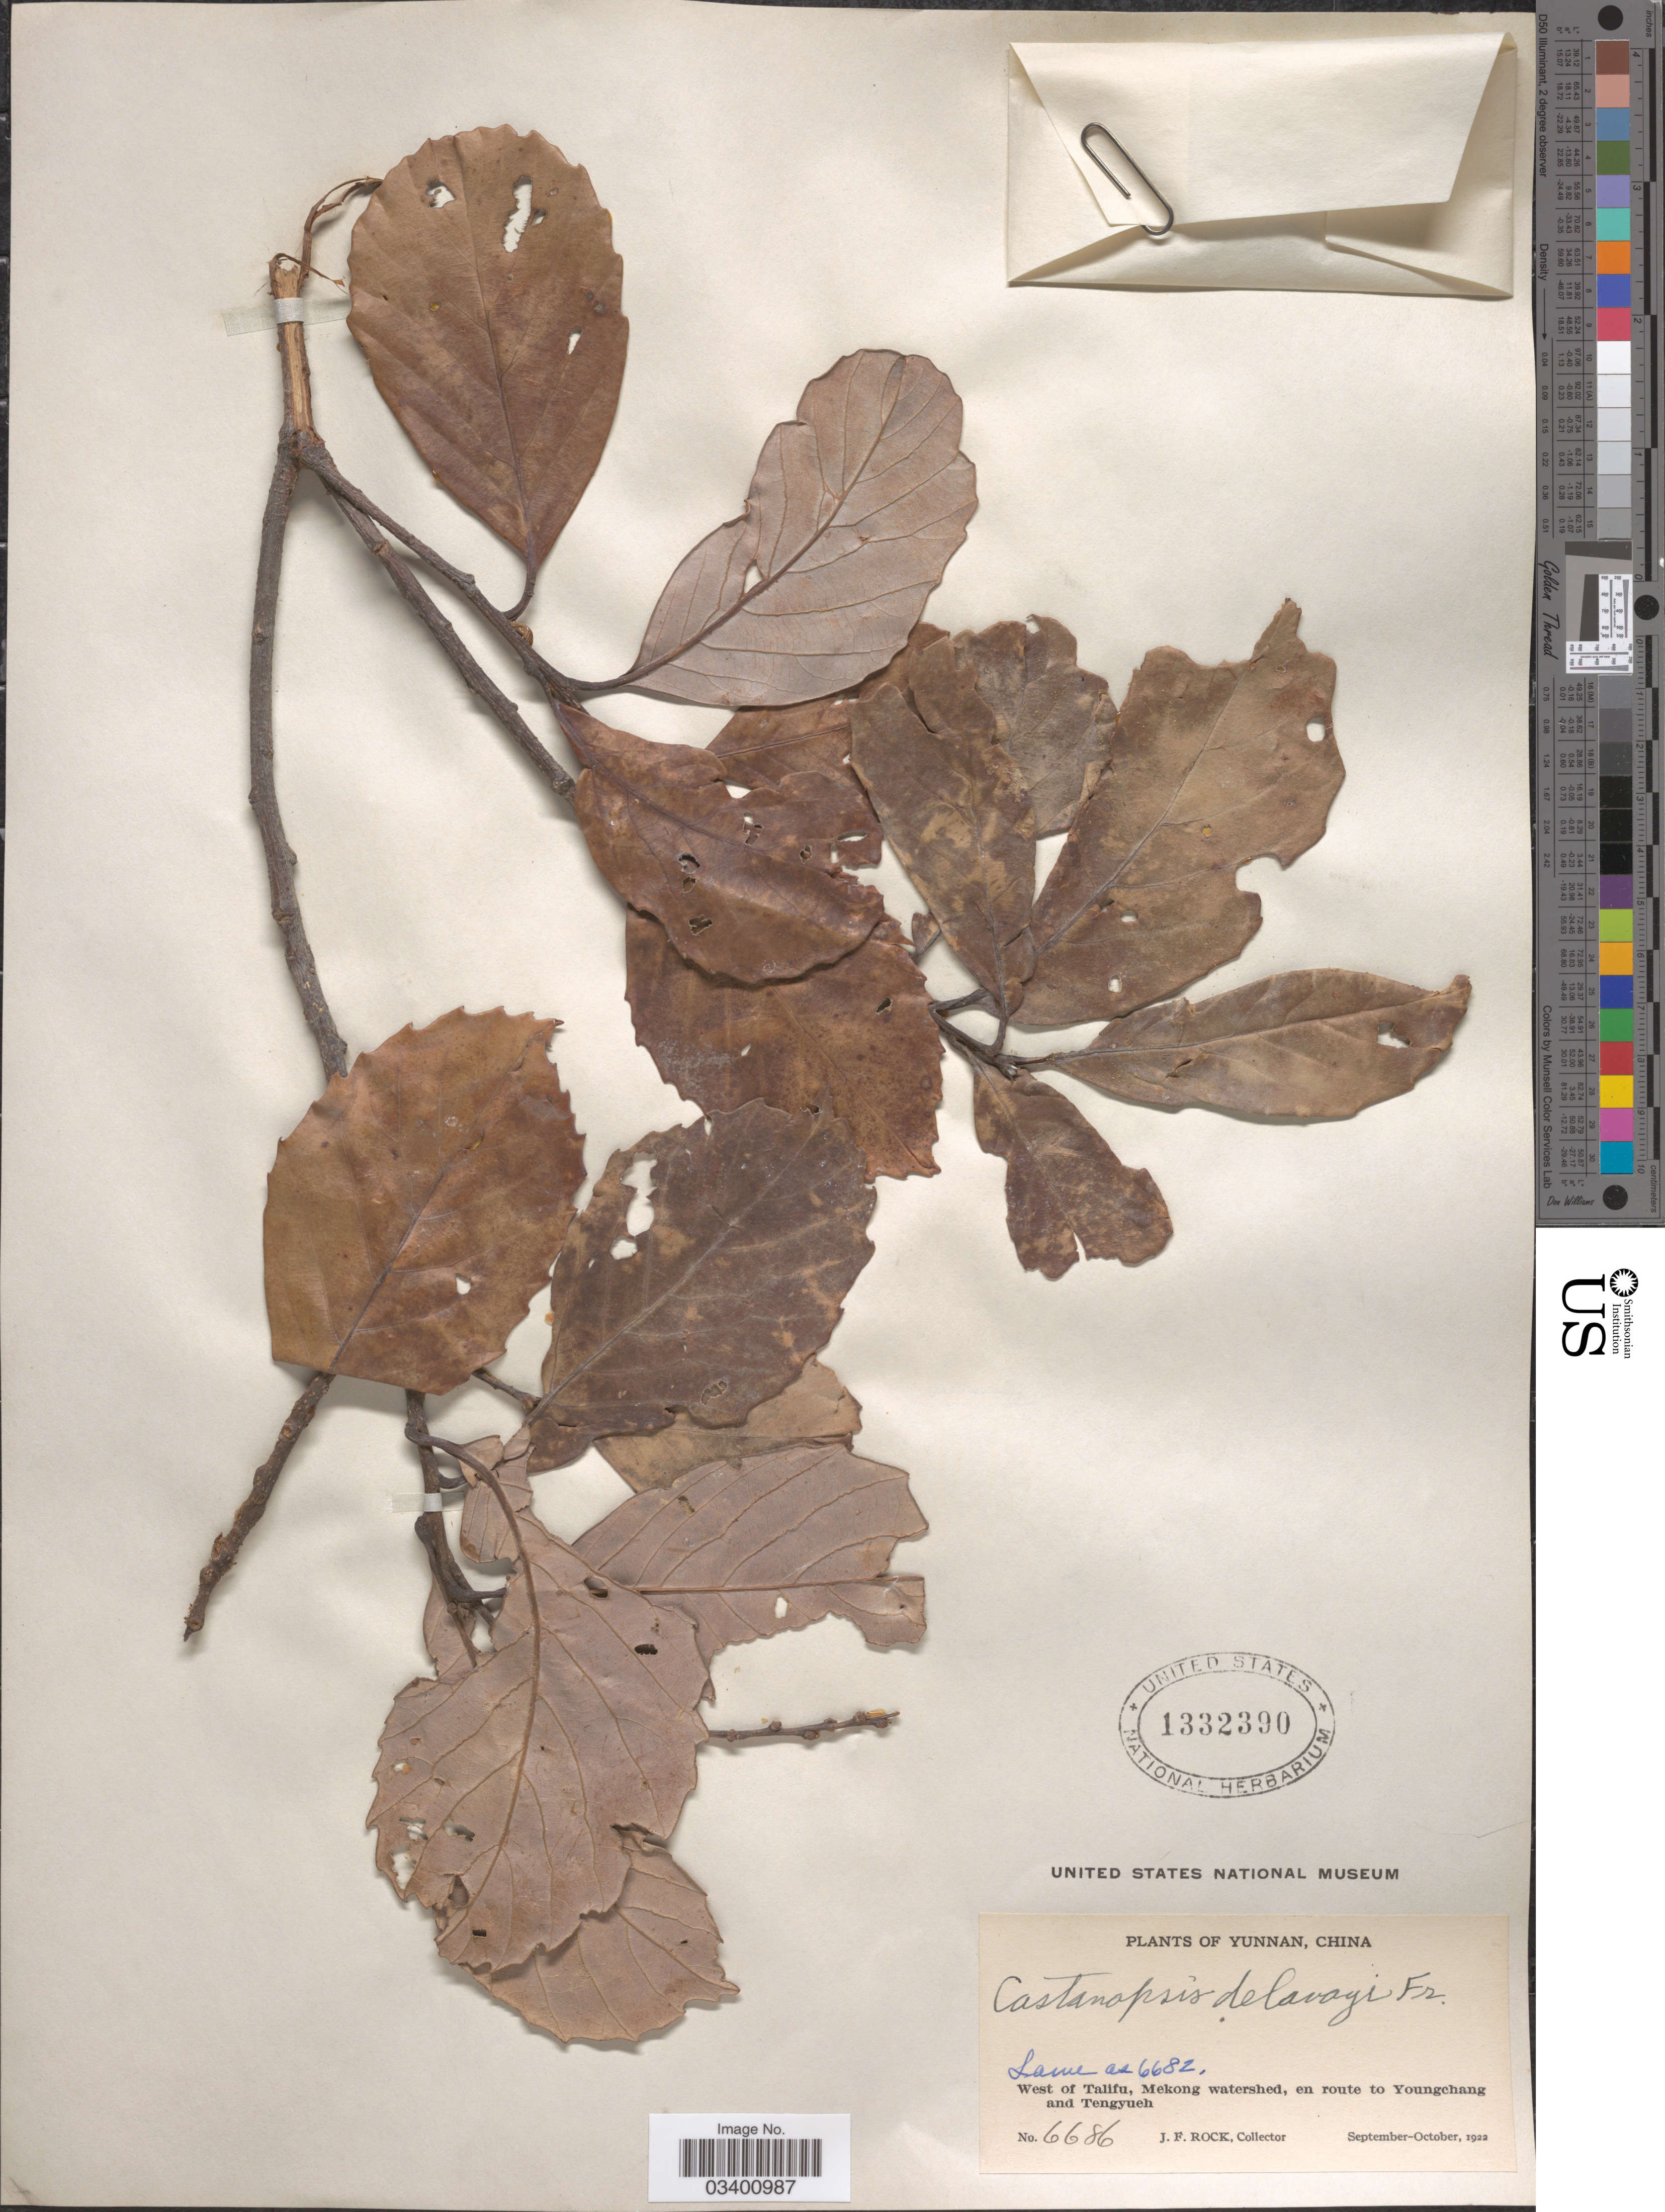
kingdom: Plantae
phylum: Tracheophyta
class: Magnoliopsida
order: Fagales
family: Fagaceae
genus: Castanopsis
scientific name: Castanopsis delavayi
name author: Franch.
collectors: J. Rock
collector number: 6686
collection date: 1922-09/1922-10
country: China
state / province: Yunnan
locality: West of Talifu, Mekong watershed, en route to Youngchang and Tengyueh.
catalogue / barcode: US 1332390